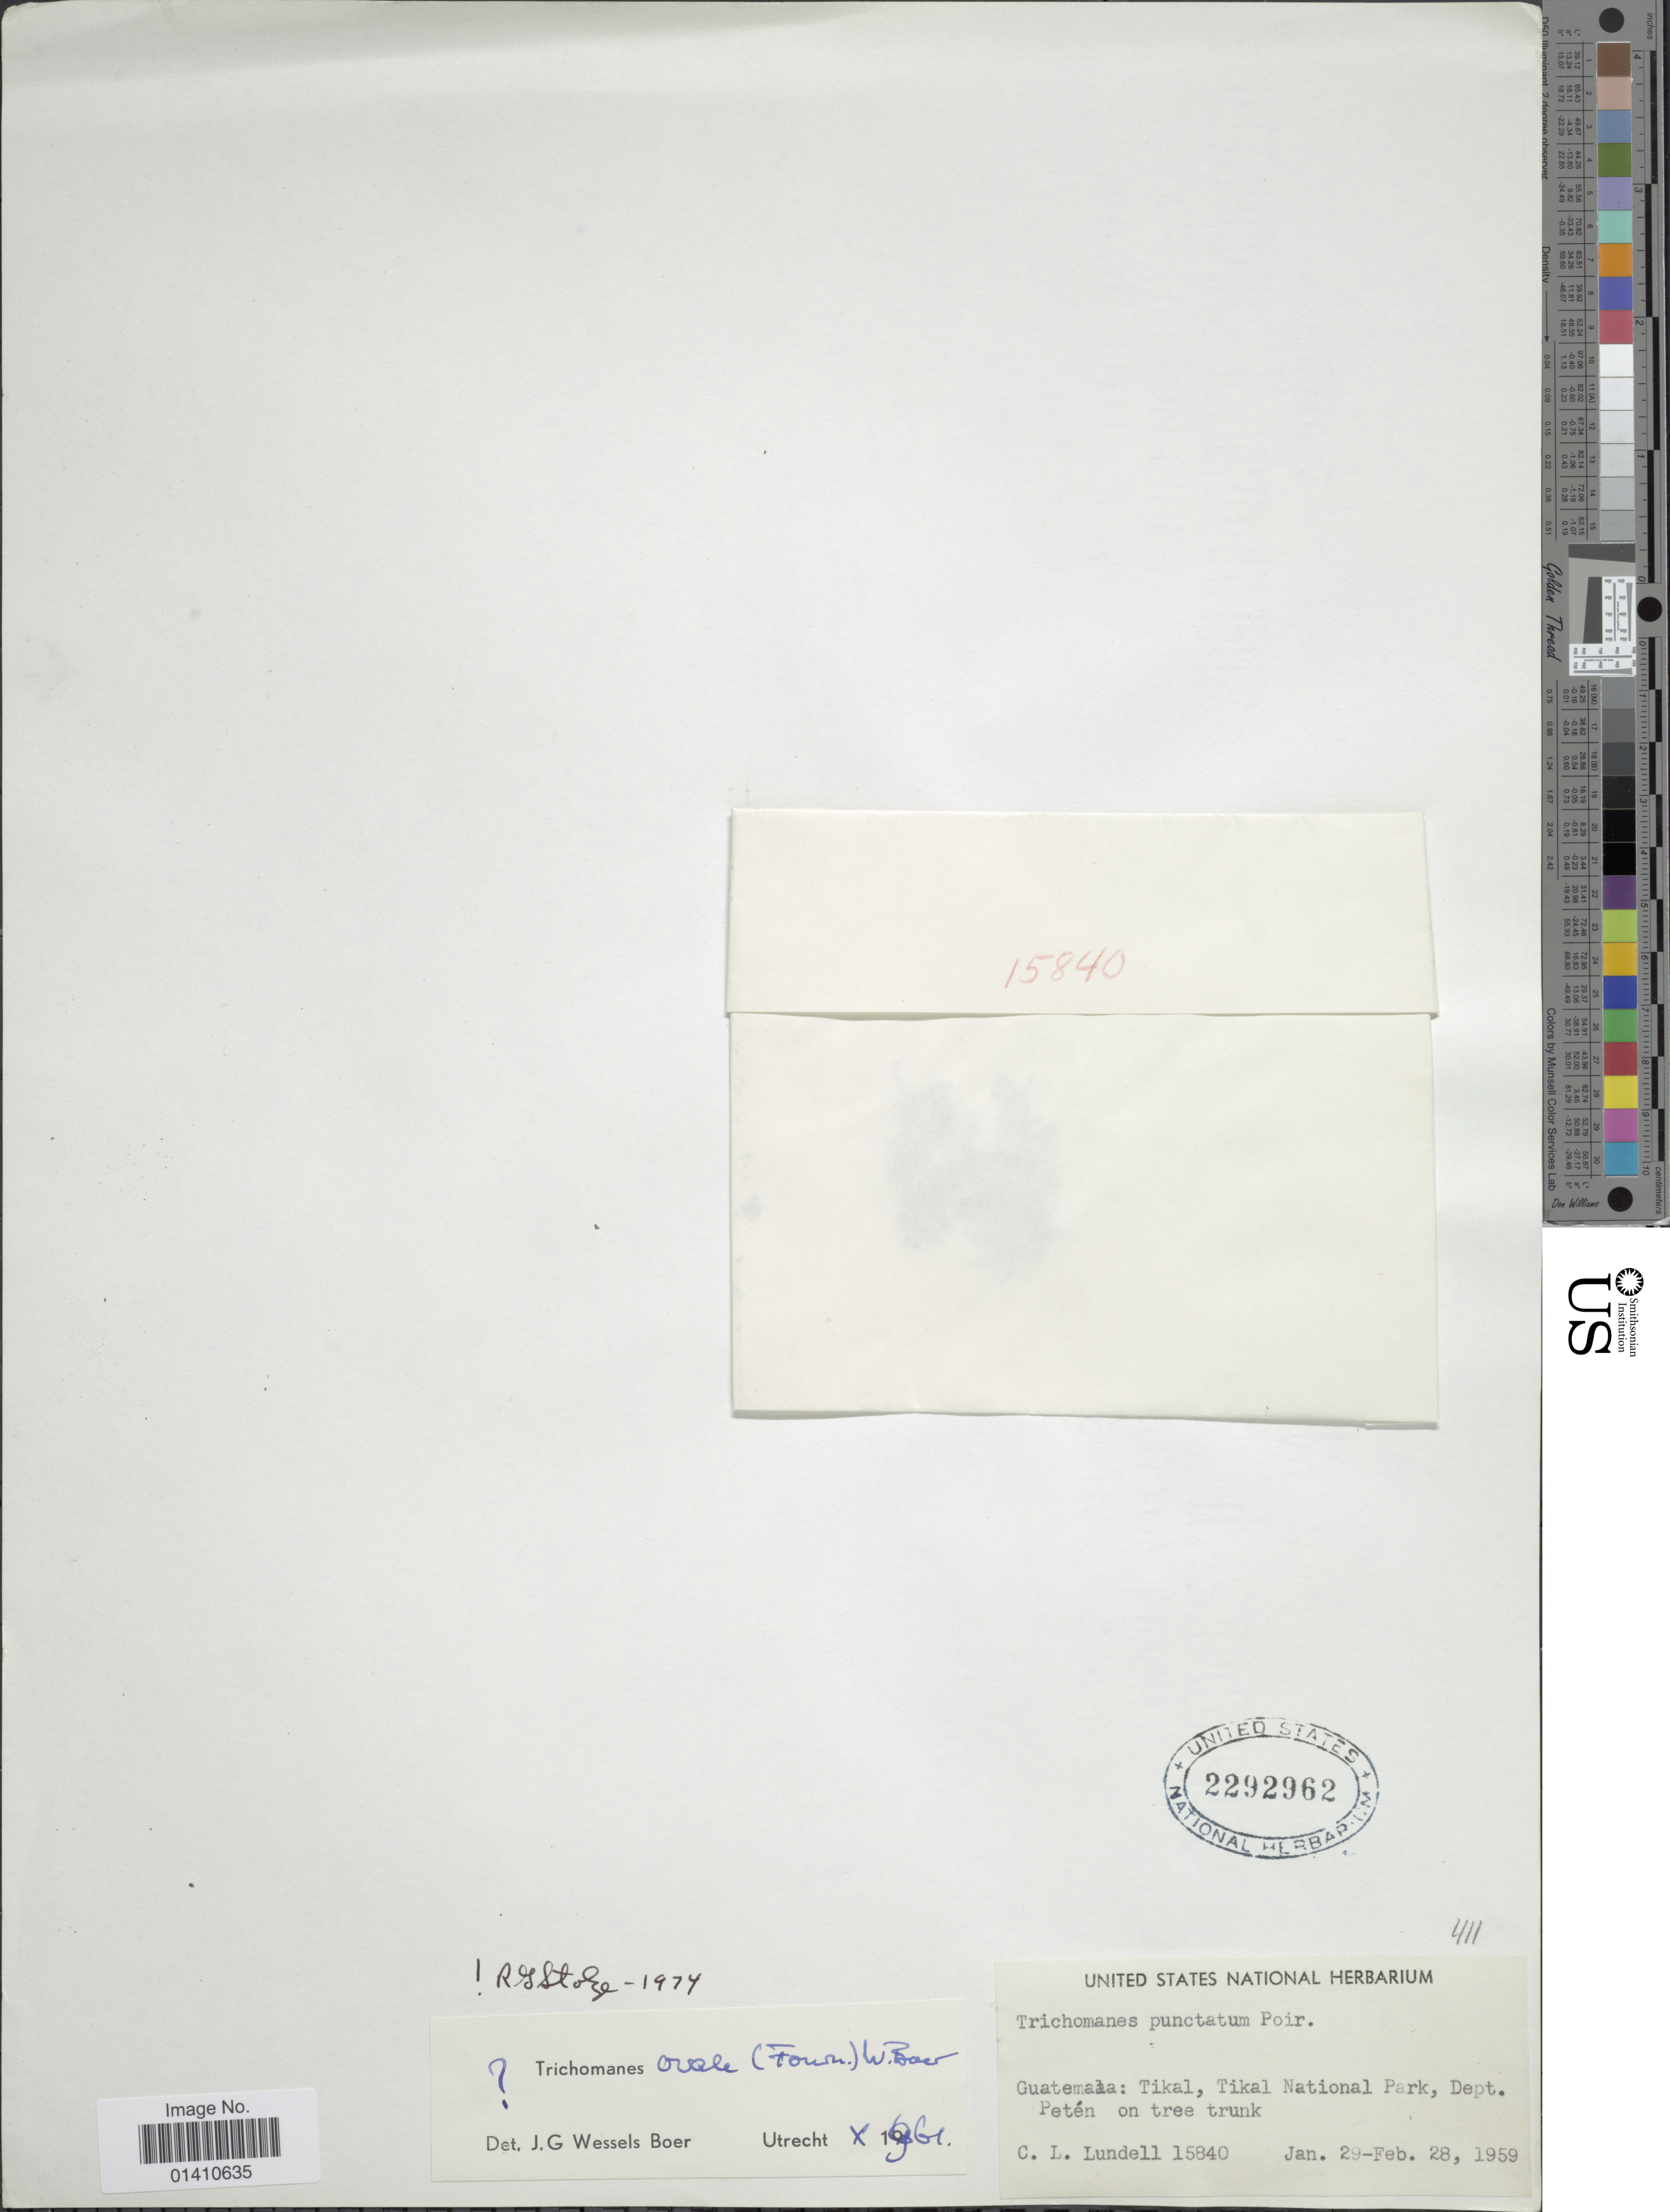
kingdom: Plantae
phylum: Tracheophyta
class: Polypodiopsida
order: Hymenophyllales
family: Hymenophyllaceae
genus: Didymoglossum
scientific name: Didymoglossum ovale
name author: E. Fourn.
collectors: C. L. Lundell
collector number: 15840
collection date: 1959-01-29/1959-02-28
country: Guatemala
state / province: El Petén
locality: Tikal, Tikal National Park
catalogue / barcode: US 2292962